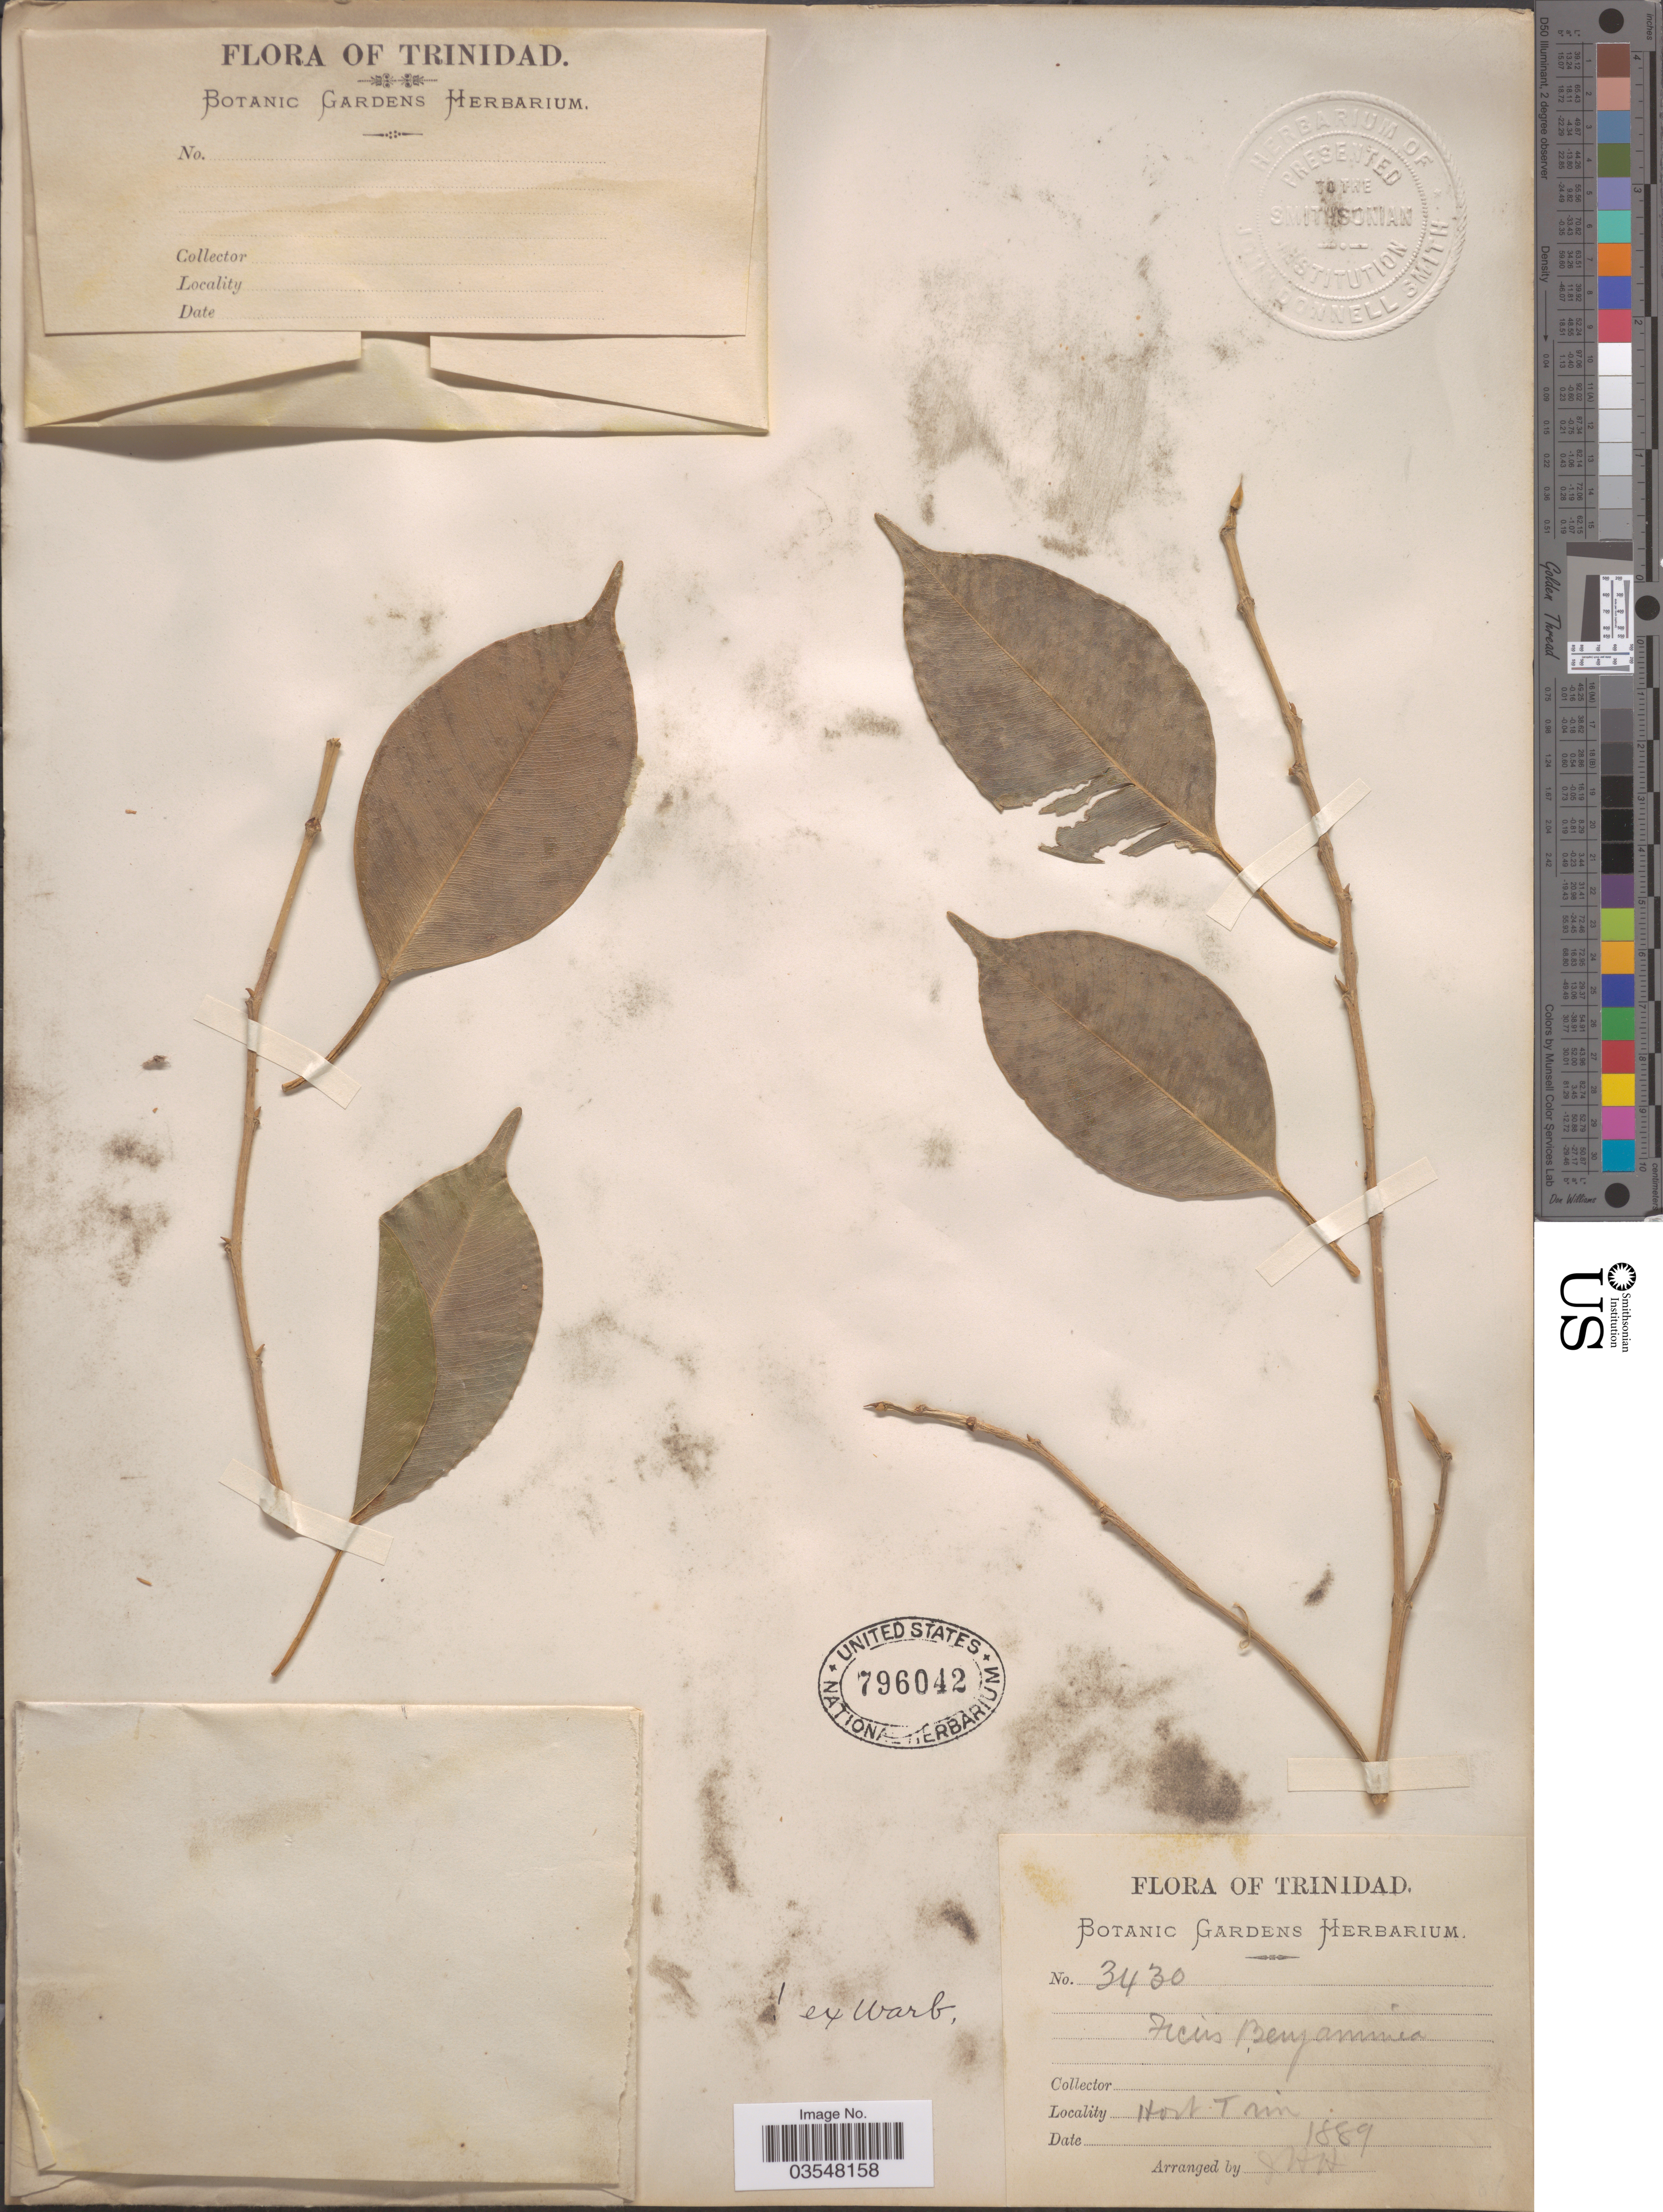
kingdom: Plantae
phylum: Tracheophyta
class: Magnoliopsida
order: Rosales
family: Moraceae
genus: Ficus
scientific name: Ficus benjamina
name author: L.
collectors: ex herb. Botanic Gardens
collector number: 3430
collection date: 1889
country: Trinidad and Tobago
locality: Hort. Trinidad.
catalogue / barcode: US 796042